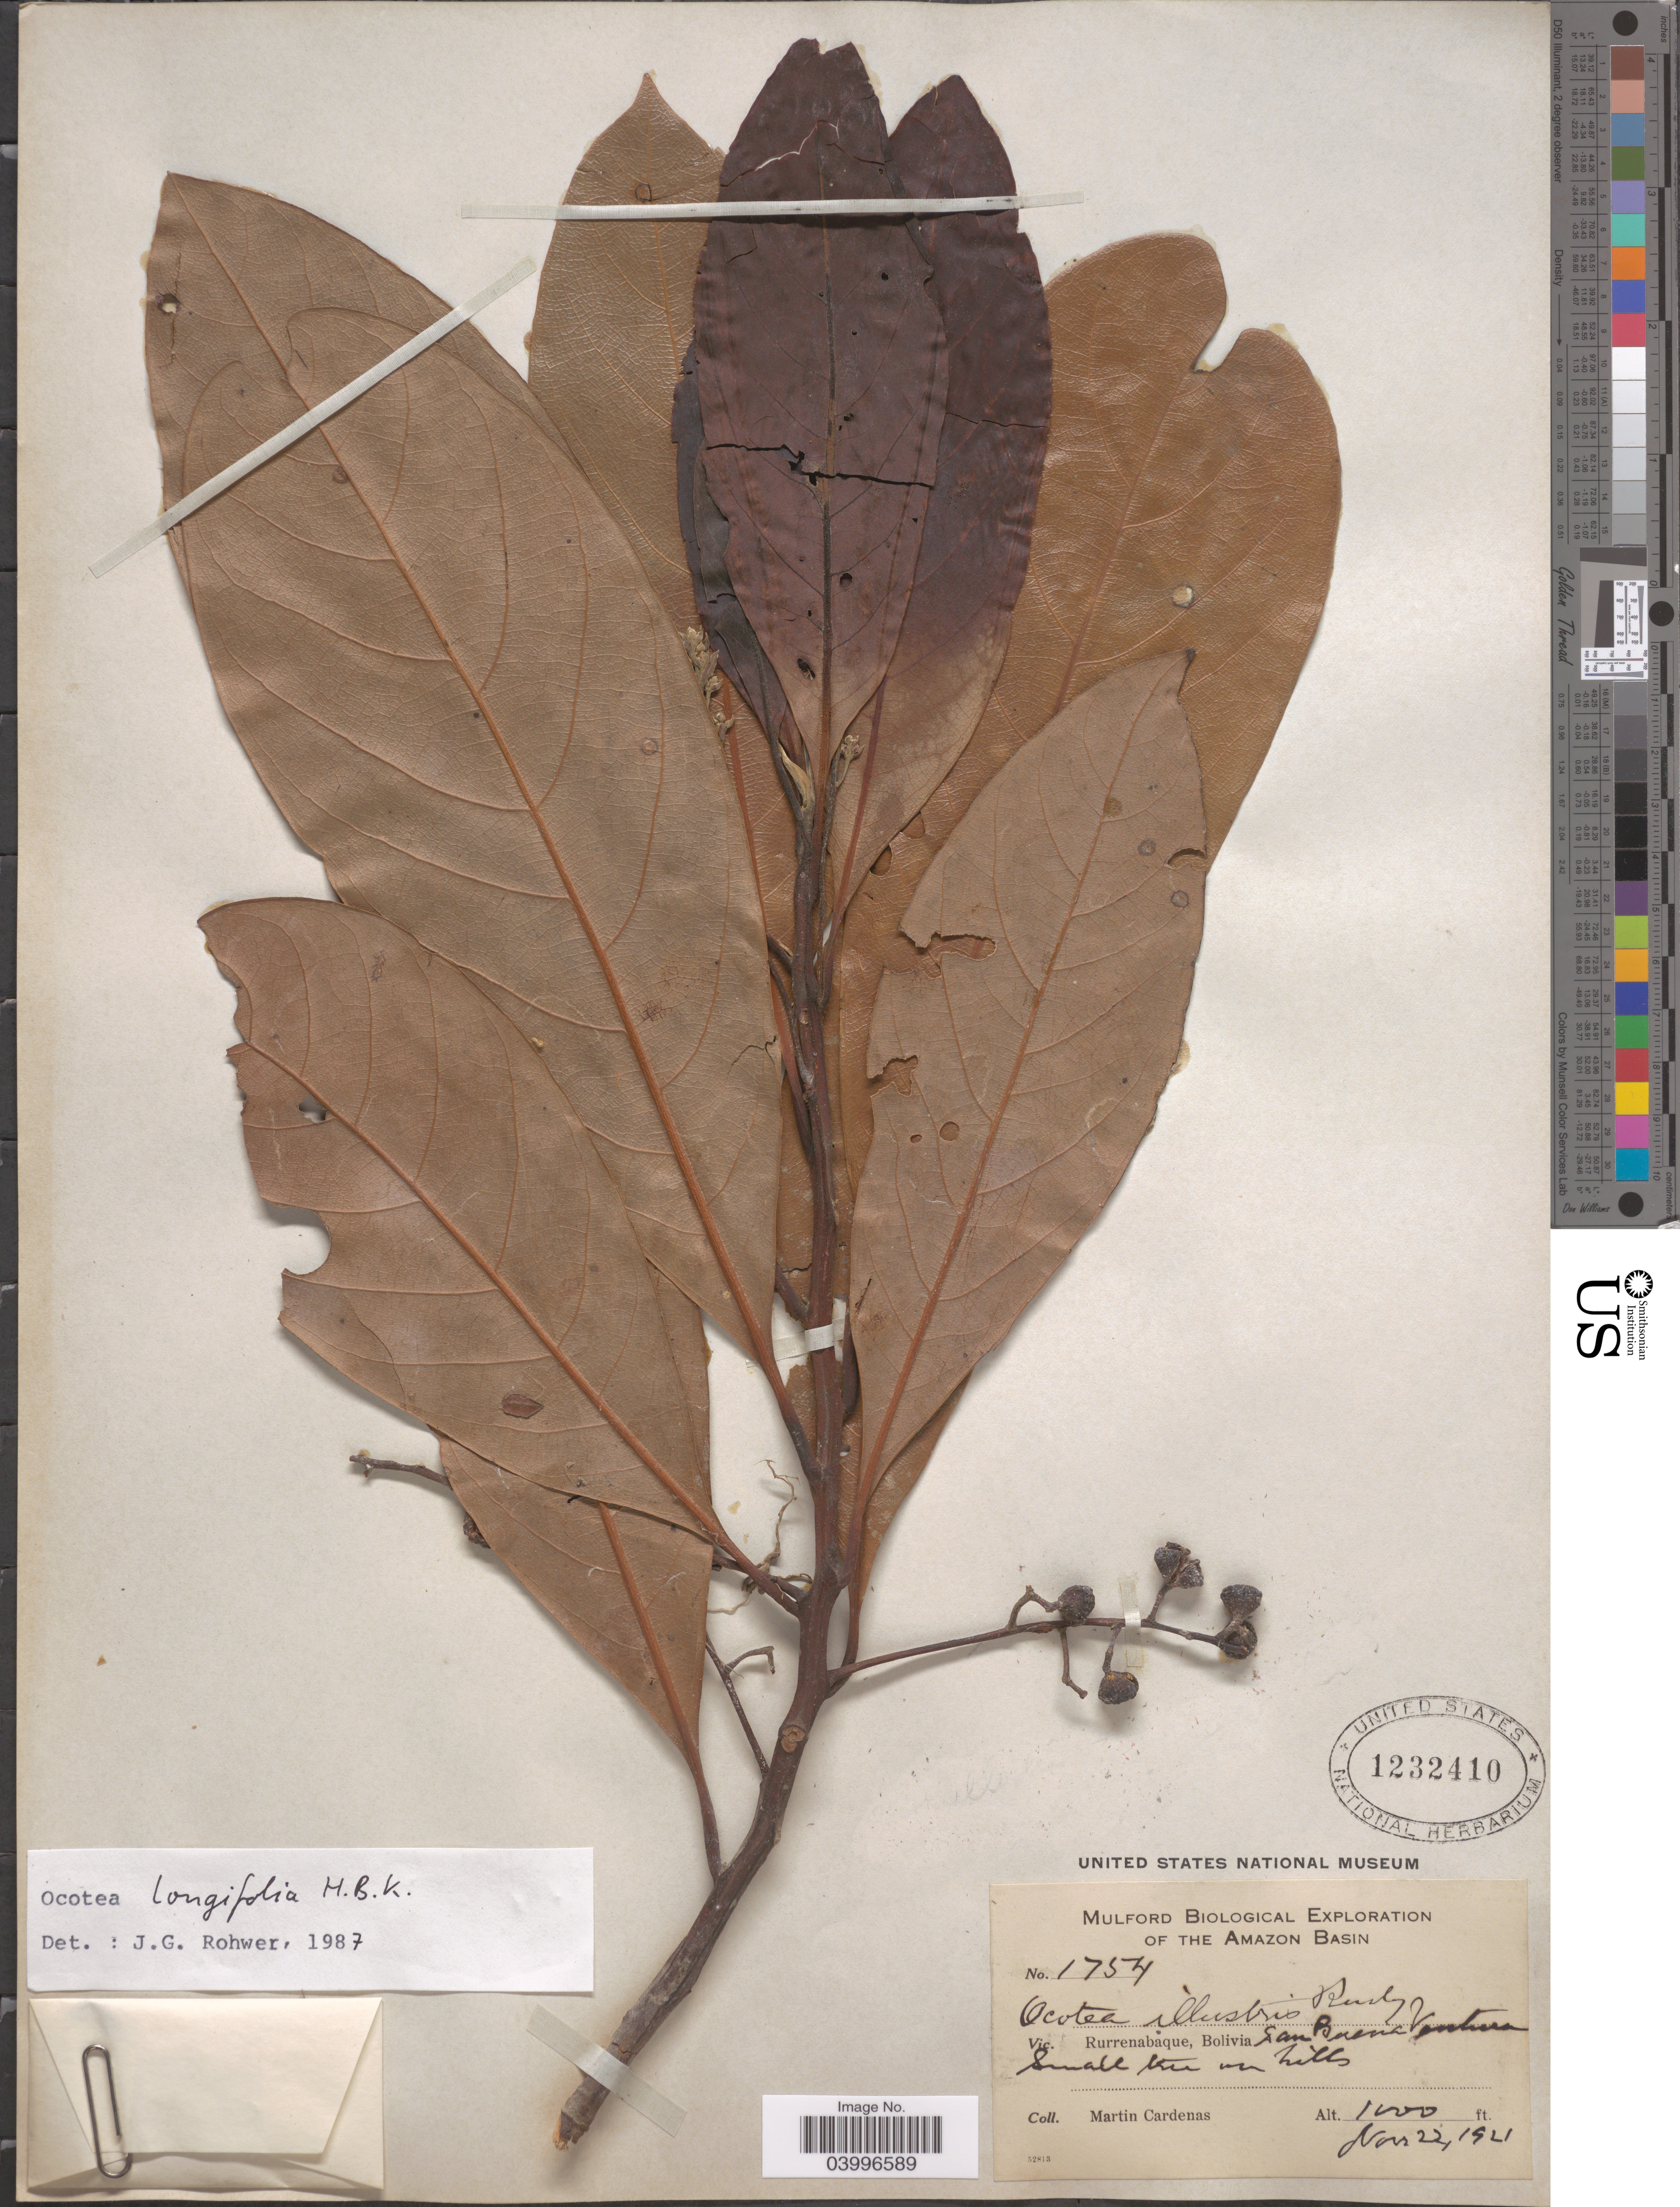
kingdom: Plantae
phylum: Tracheophyta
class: Magnoliopsida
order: Laurales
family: Lauraceae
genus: Ocotea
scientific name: Ocotea longifolia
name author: Kunth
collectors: M. Cárdenas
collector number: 1754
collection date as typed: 11-22-1921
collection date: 1921-11-22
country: Bolivia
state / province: La Paz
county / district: Iturralde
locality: San Buena Ventura. Rurrenabaque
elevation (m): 305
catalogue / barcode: US 1232410